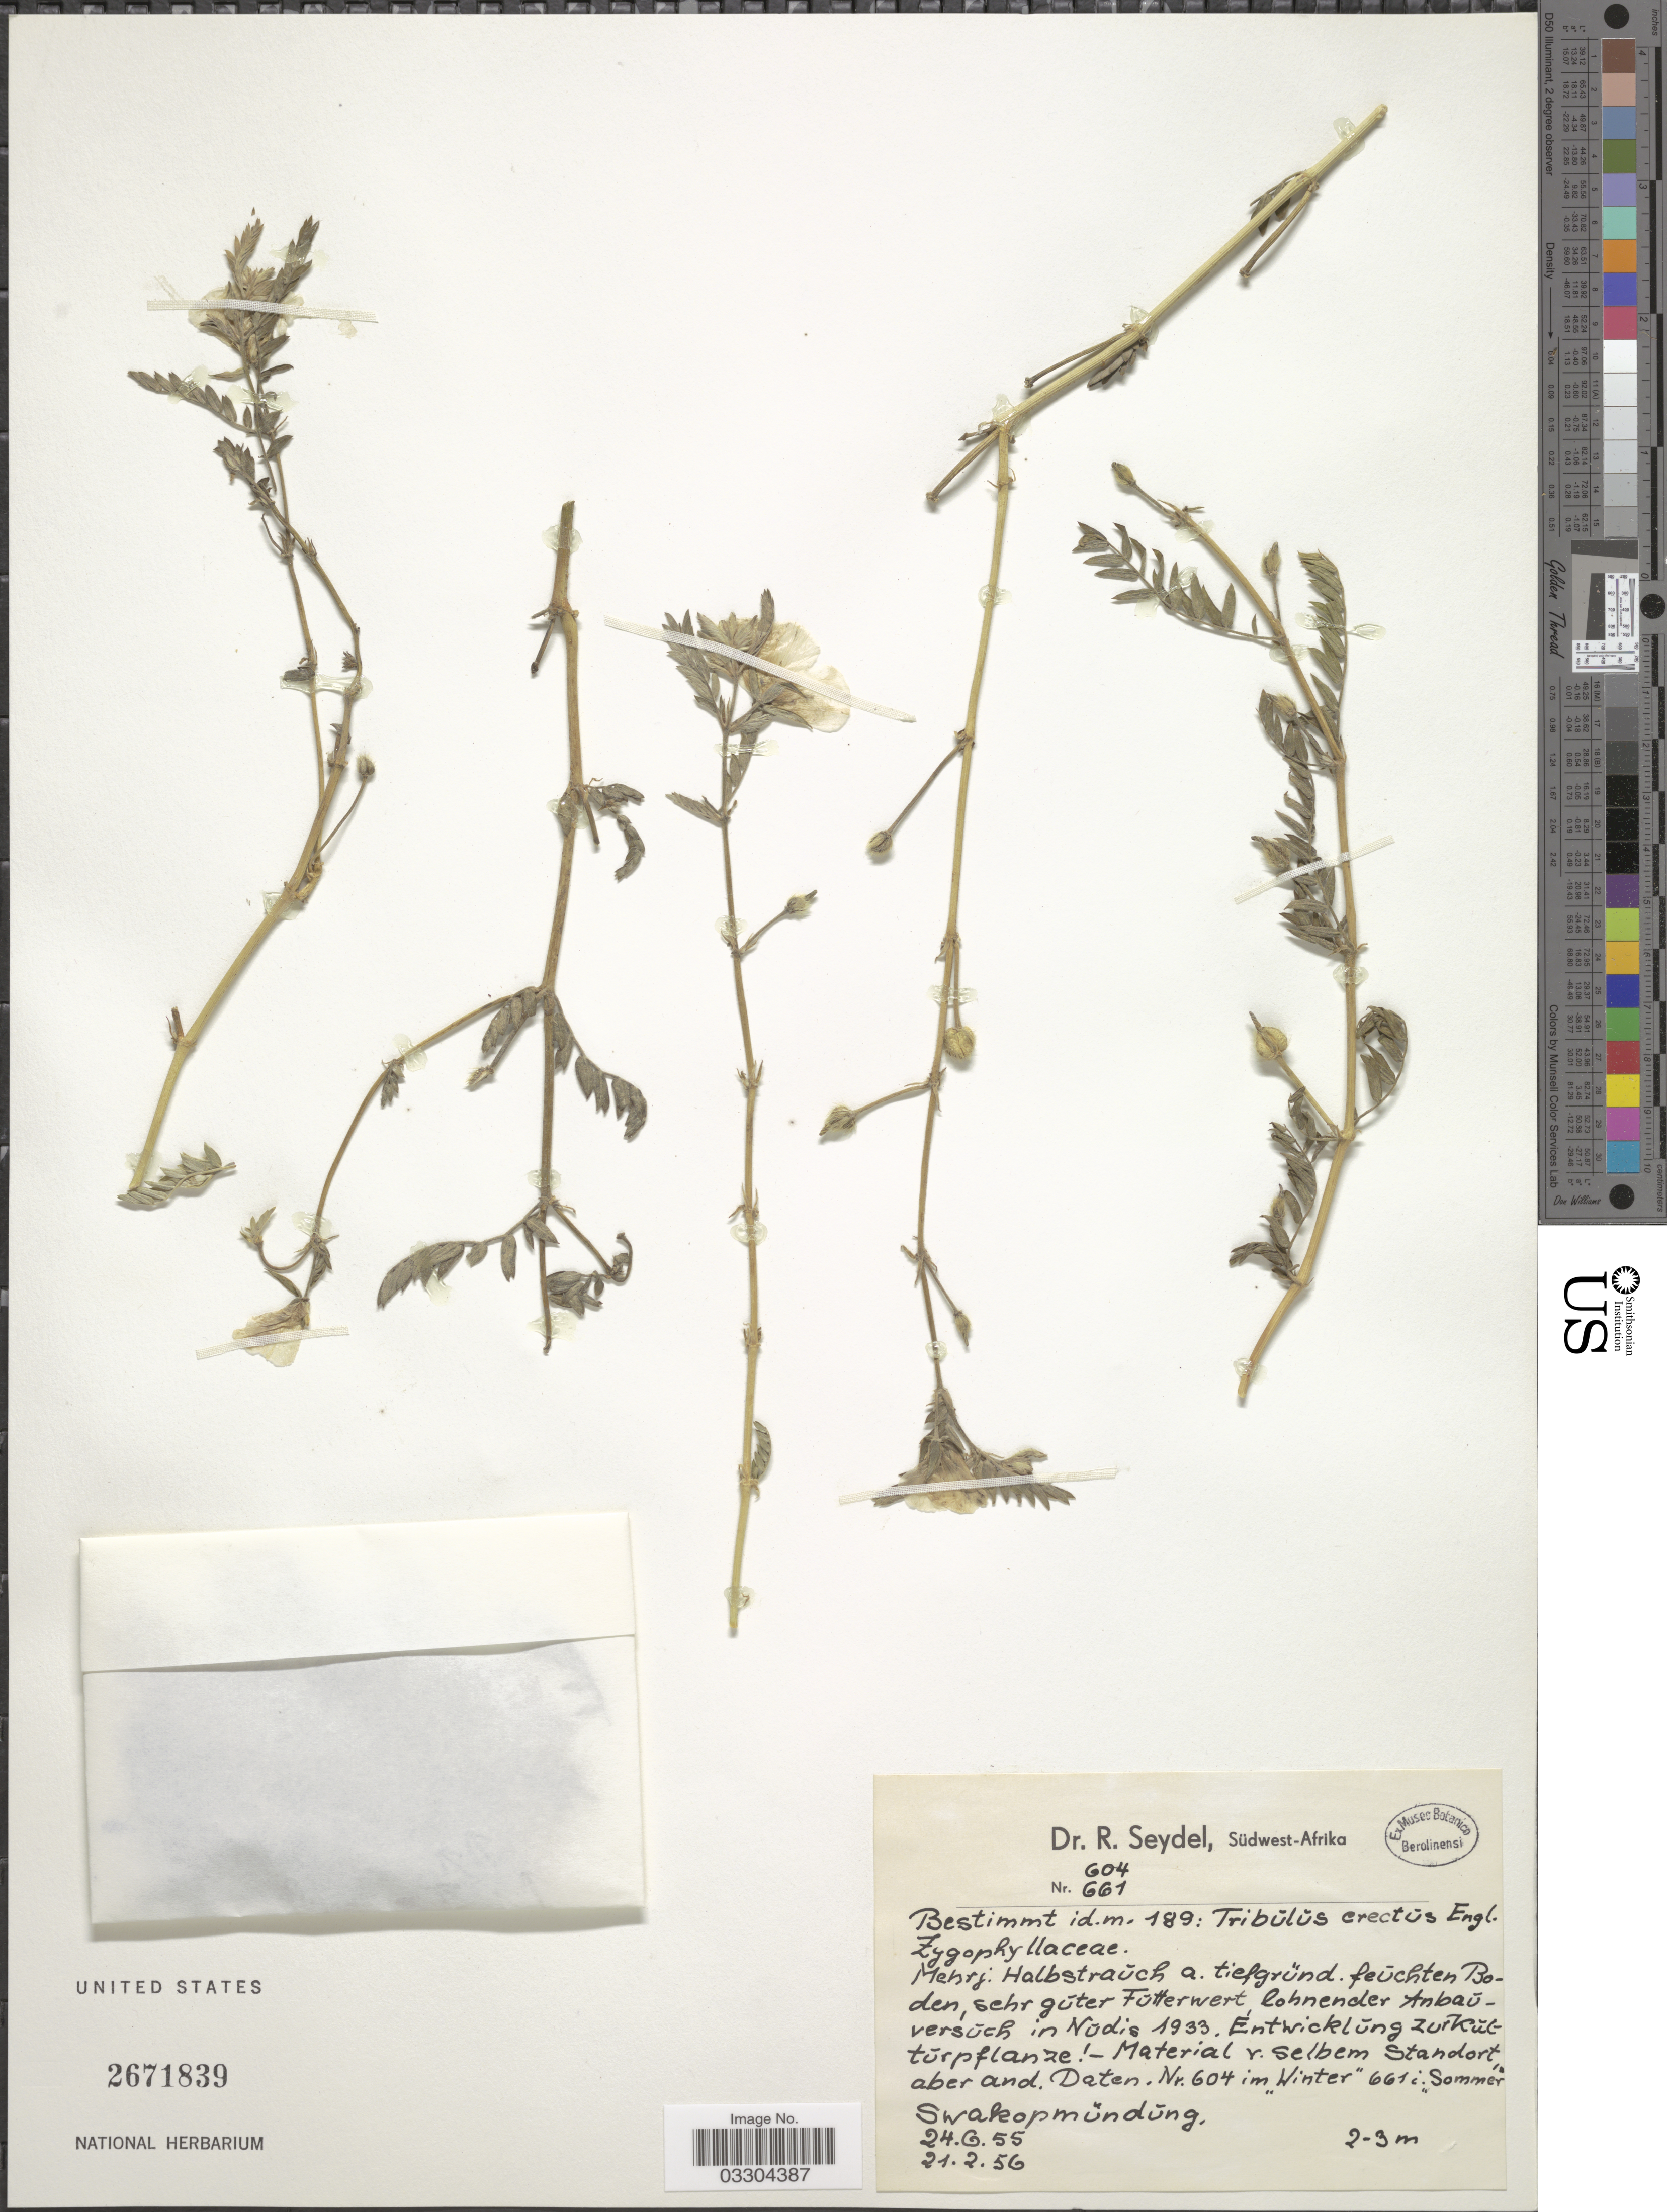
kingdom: Plantae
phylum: Tracheophyta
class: Magnoliopsida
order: Zygophyllales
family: Zygophyllaceae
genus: Tribulus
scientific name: Tribulus erectus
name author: Engl.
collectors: R. Seydel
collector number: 604/661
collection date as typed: Transcribed d/m/y: 24/6/55 to 21/2/56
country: Namibia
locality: Südwest-Afrika. Swakopmündúng.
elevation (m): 2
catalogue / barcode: US 2671839